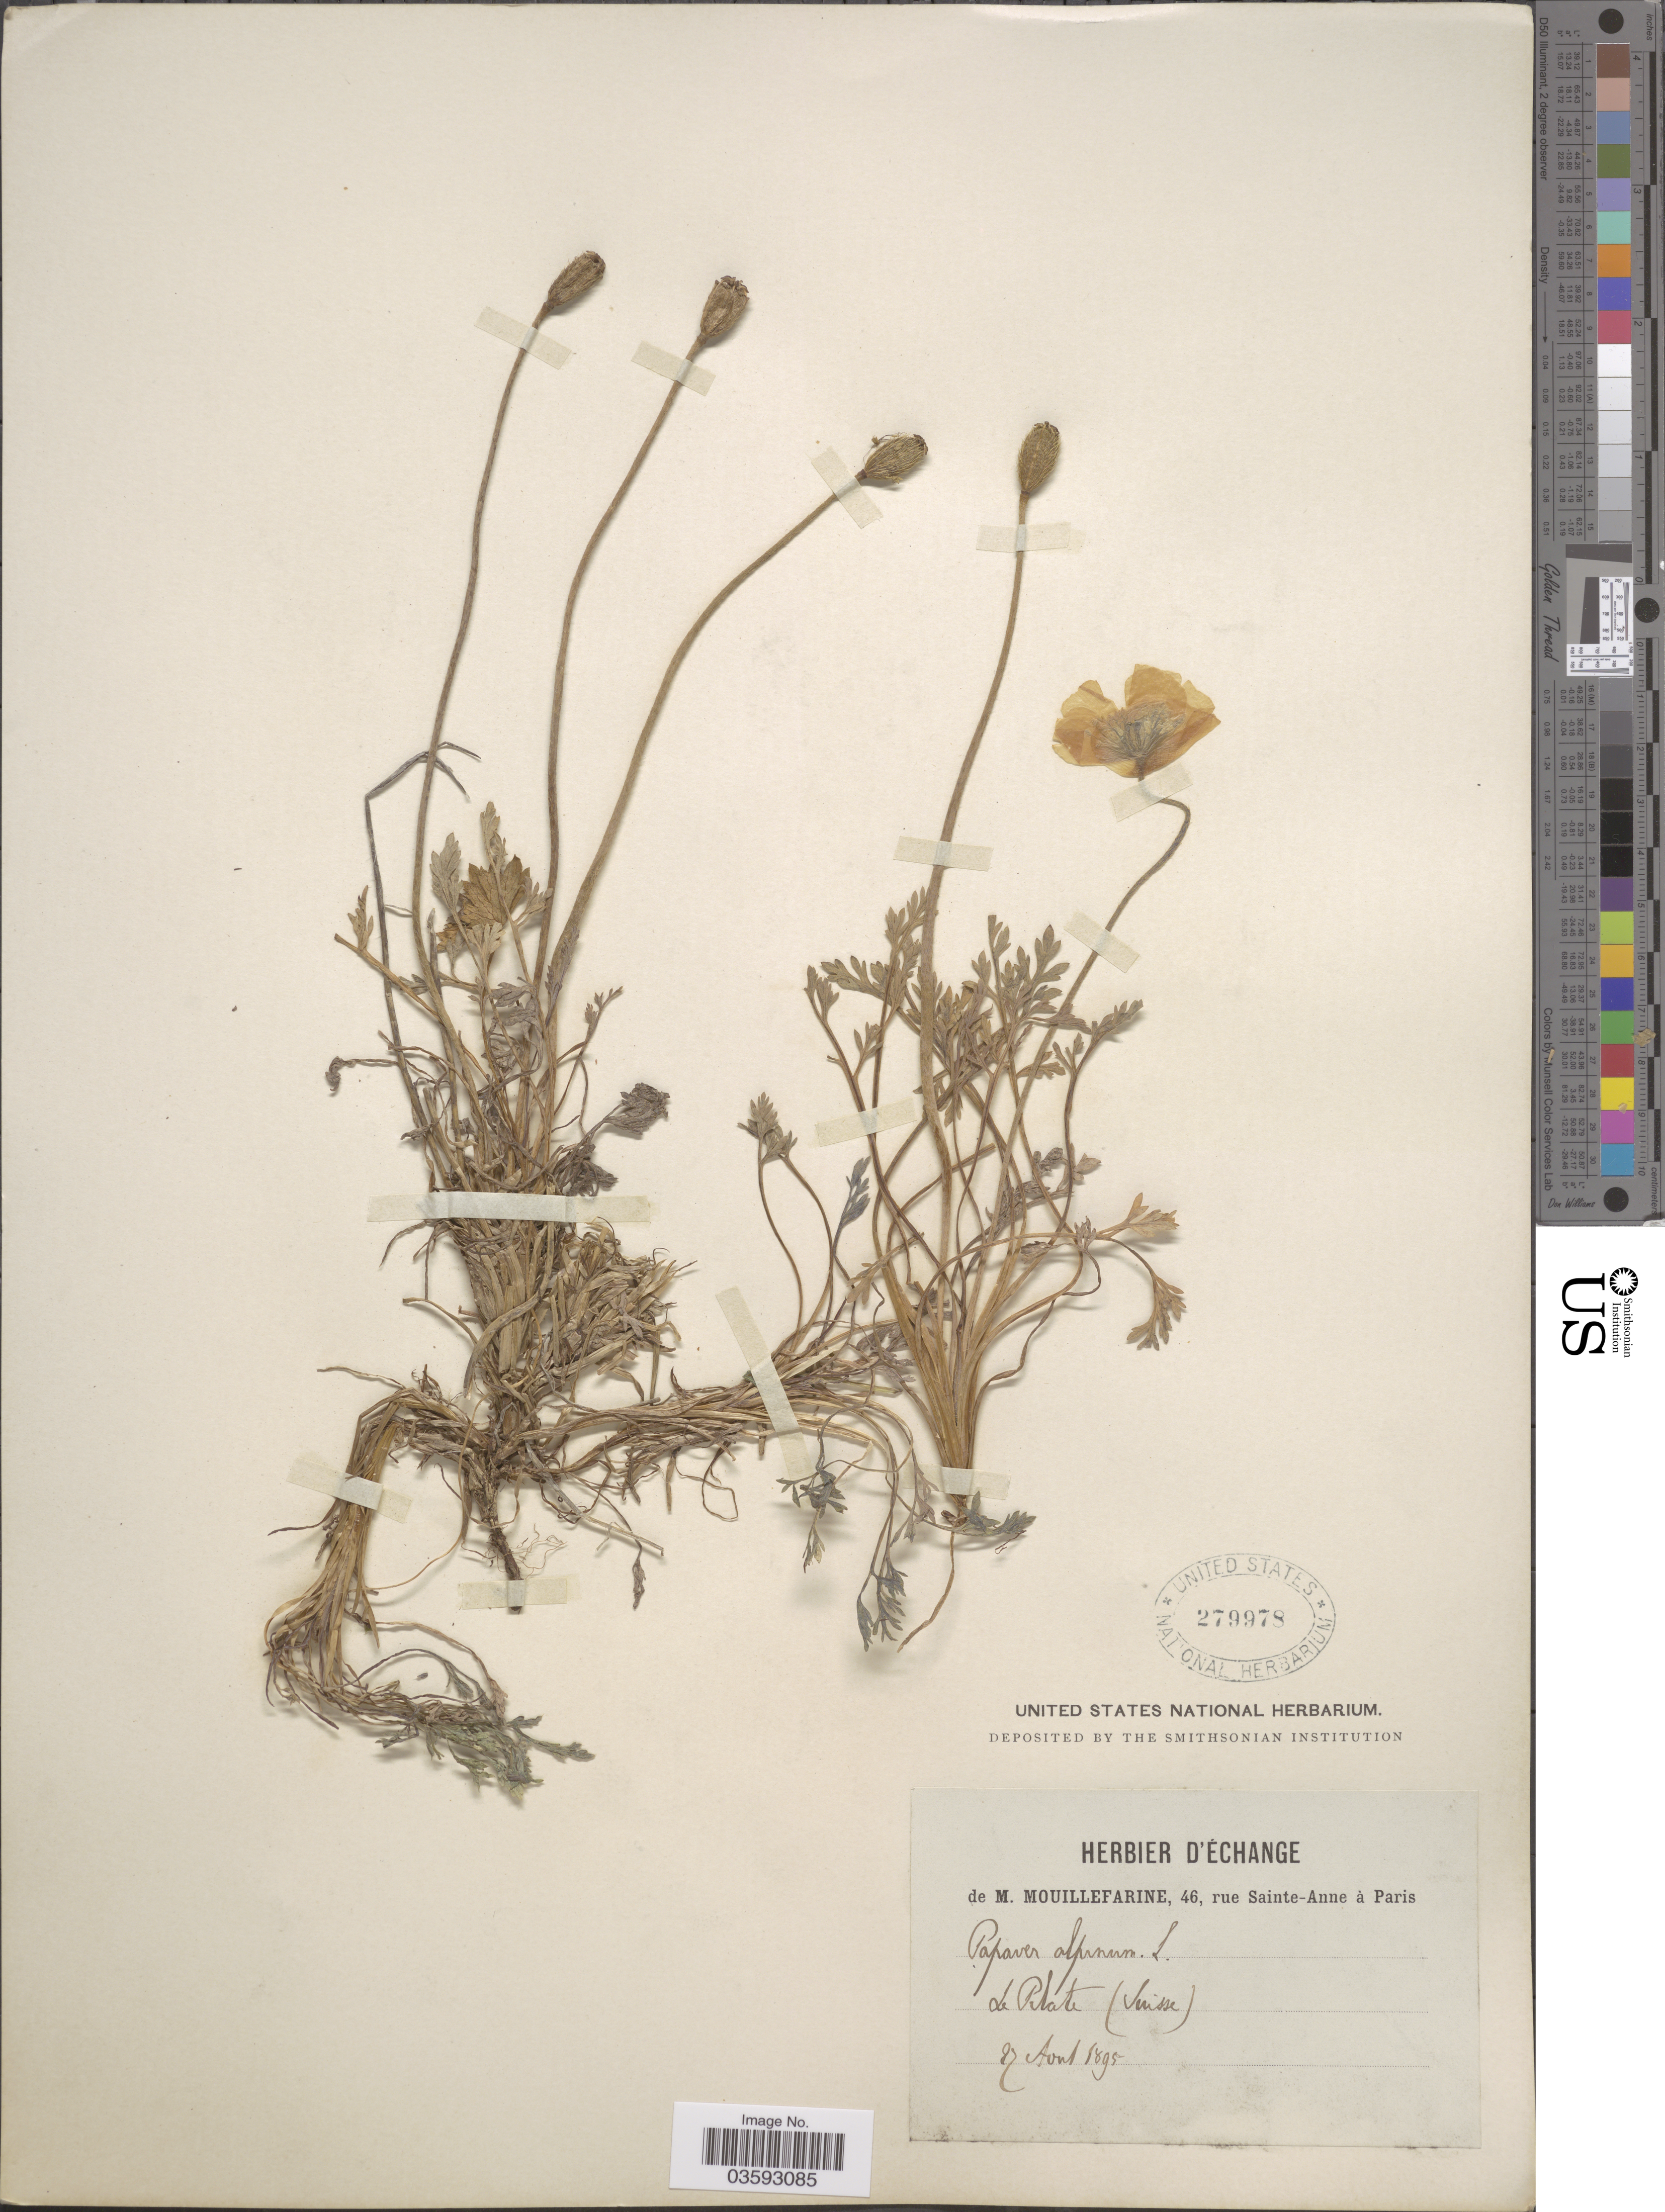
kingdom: Plantae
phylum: Tracheophyta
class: Magnoliopsida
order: Ranunculales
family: Papaveraceae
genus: Papaver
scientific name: Papaver alpinum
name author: L.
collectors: M. Mouillefarine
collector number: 46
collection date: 1895-08-27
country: Switzerland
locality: Le Pilate (Suisse).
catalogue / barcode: US 279978